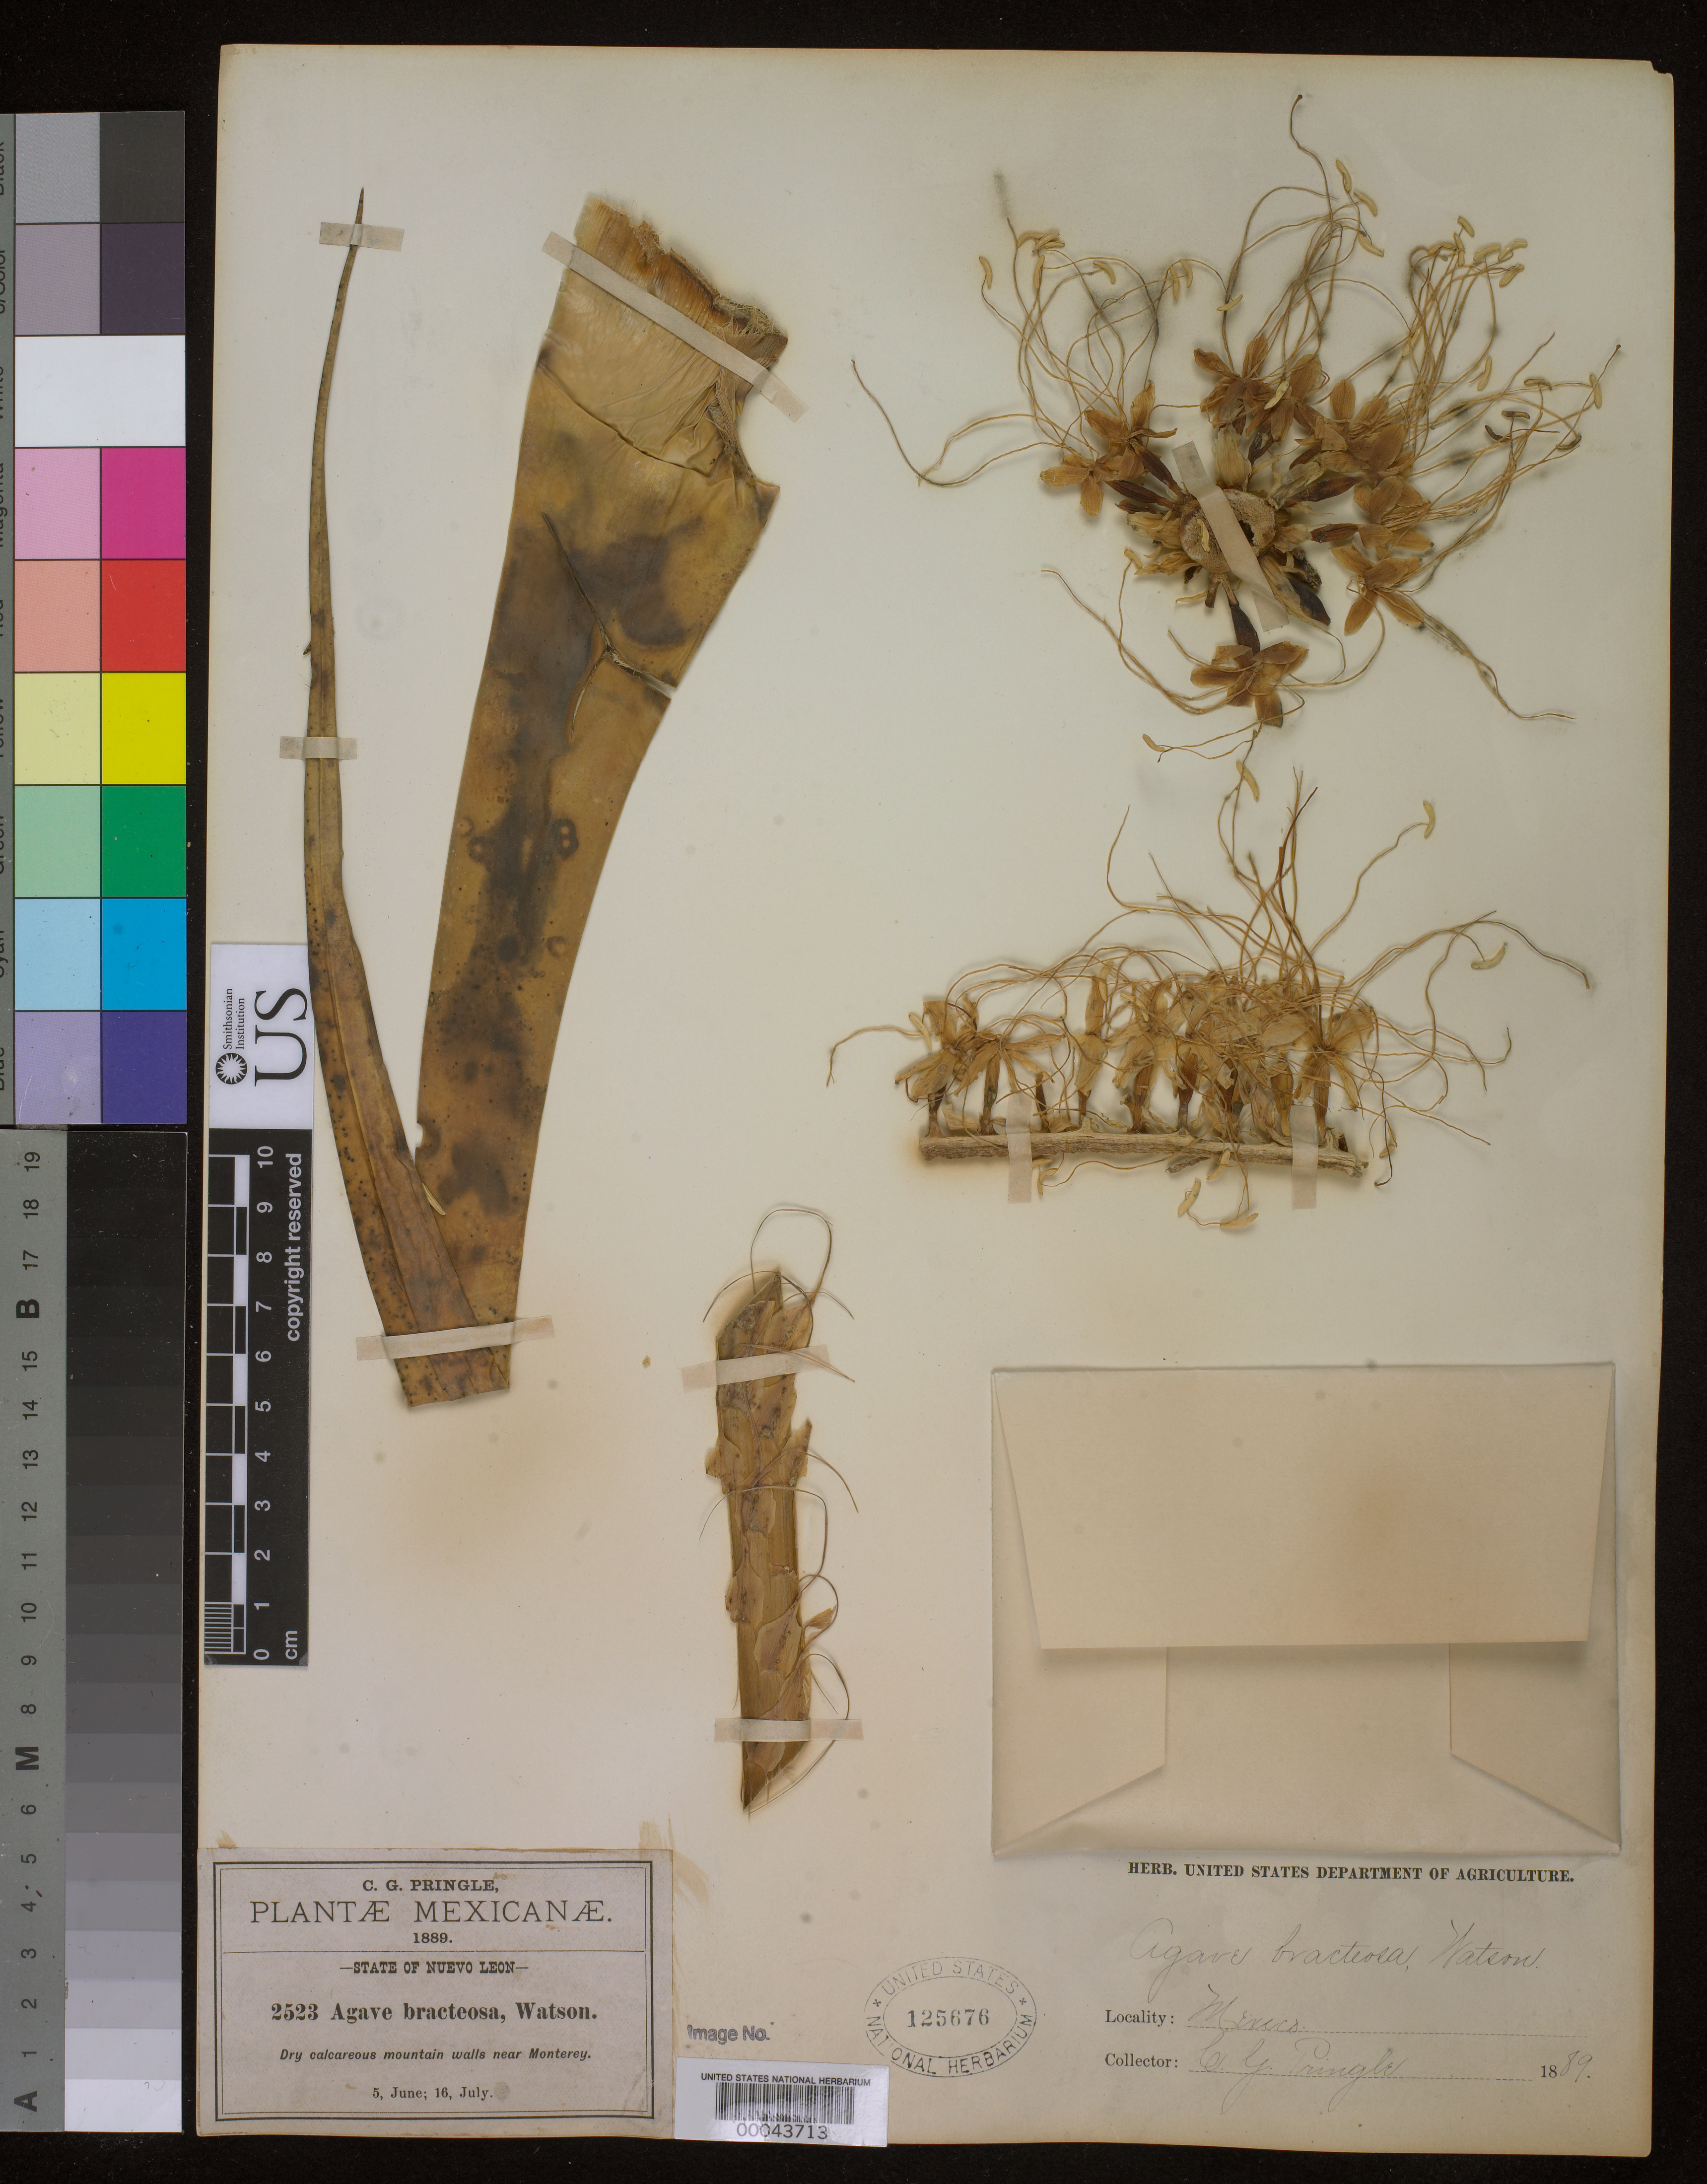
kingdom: Plantae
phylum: Tracheophyta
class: Liliopsida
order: Asparagales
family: Asparagaceae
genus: Agave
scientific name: Agave bracteosa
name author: S. Watson ex Engelm.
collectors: C. G. Pringle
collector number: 2523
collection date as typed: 05 Jun 1889 and 16 Jul 1889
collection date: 1889-06-05,1889-07-16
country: Mexico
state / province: Nuevo León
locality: Near monterey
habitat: Dry calcareous mountain walls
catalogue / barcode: US 125676